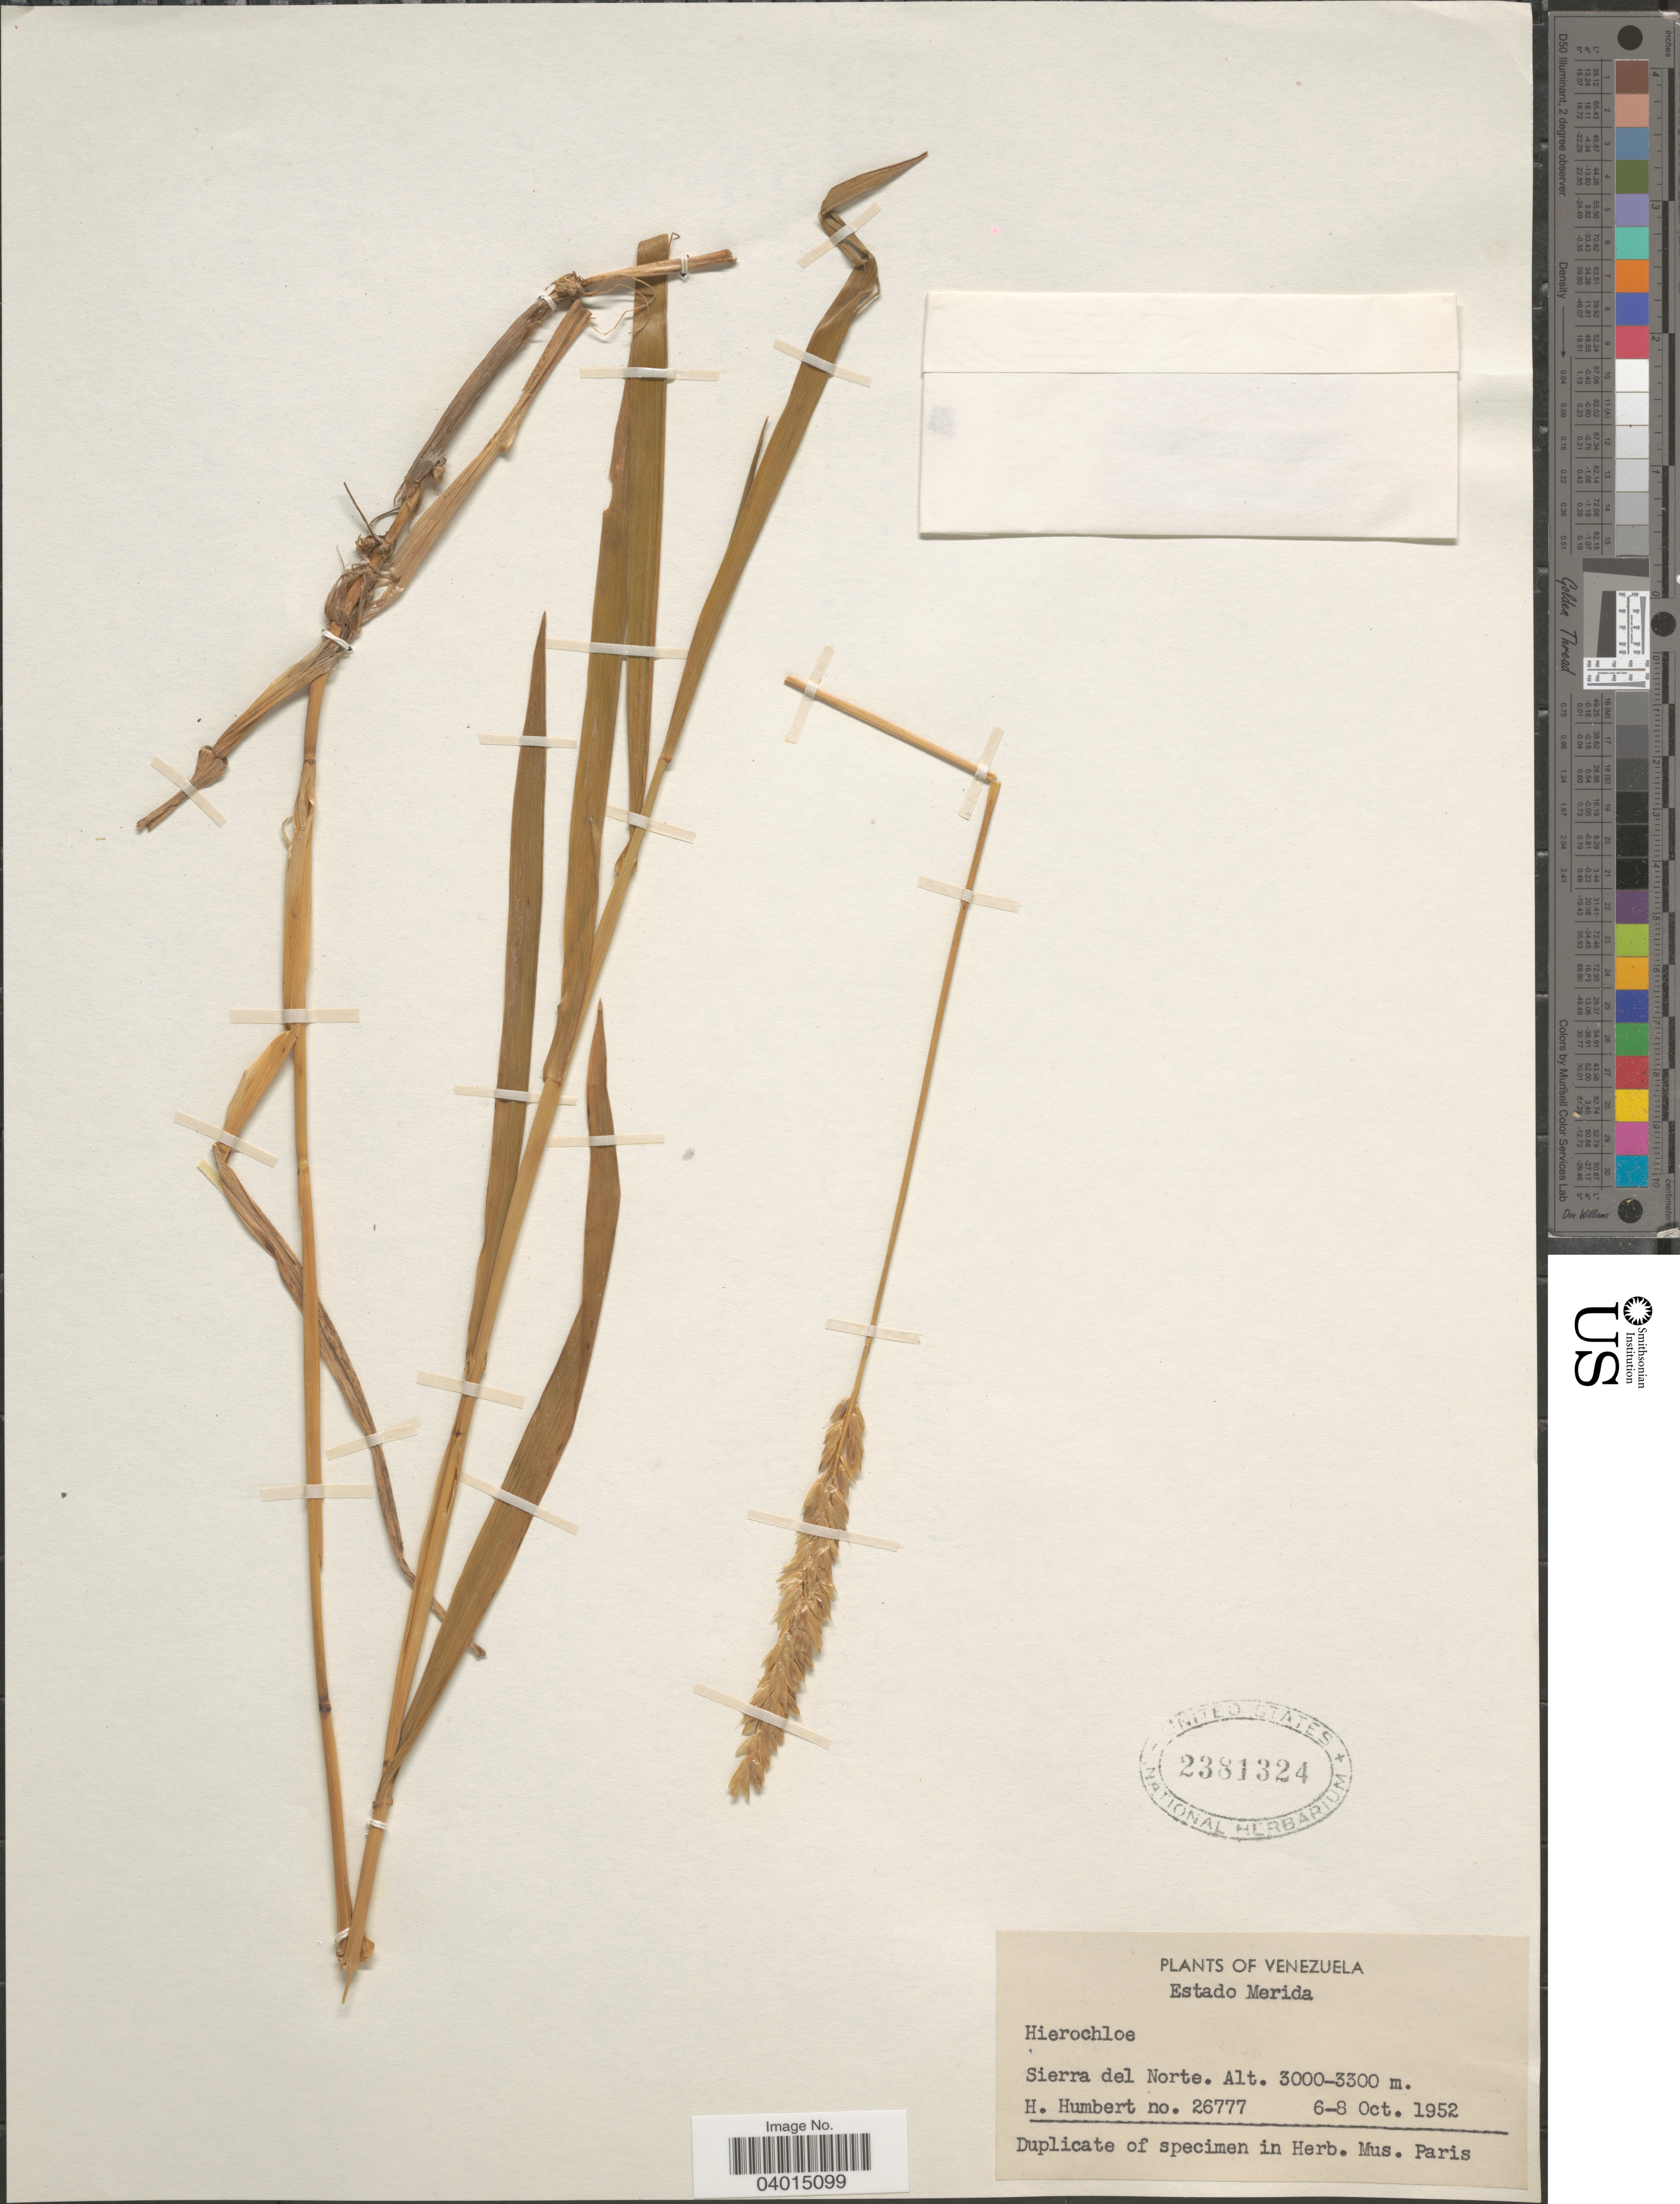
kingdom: Plantae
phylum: Tracheophyta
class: Liliopsida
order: Poales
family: Poaceae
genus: Anthoxanthum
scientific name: Anthoxanthum davidsei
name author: (R.W. Pohl) Veldkamp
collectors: H. Humbert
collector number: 26777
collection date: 1952-10-06/1952-10-08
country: Venezuela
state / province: Merida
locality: Sierra del Norte.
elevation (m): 3000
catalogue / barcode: US 2381324